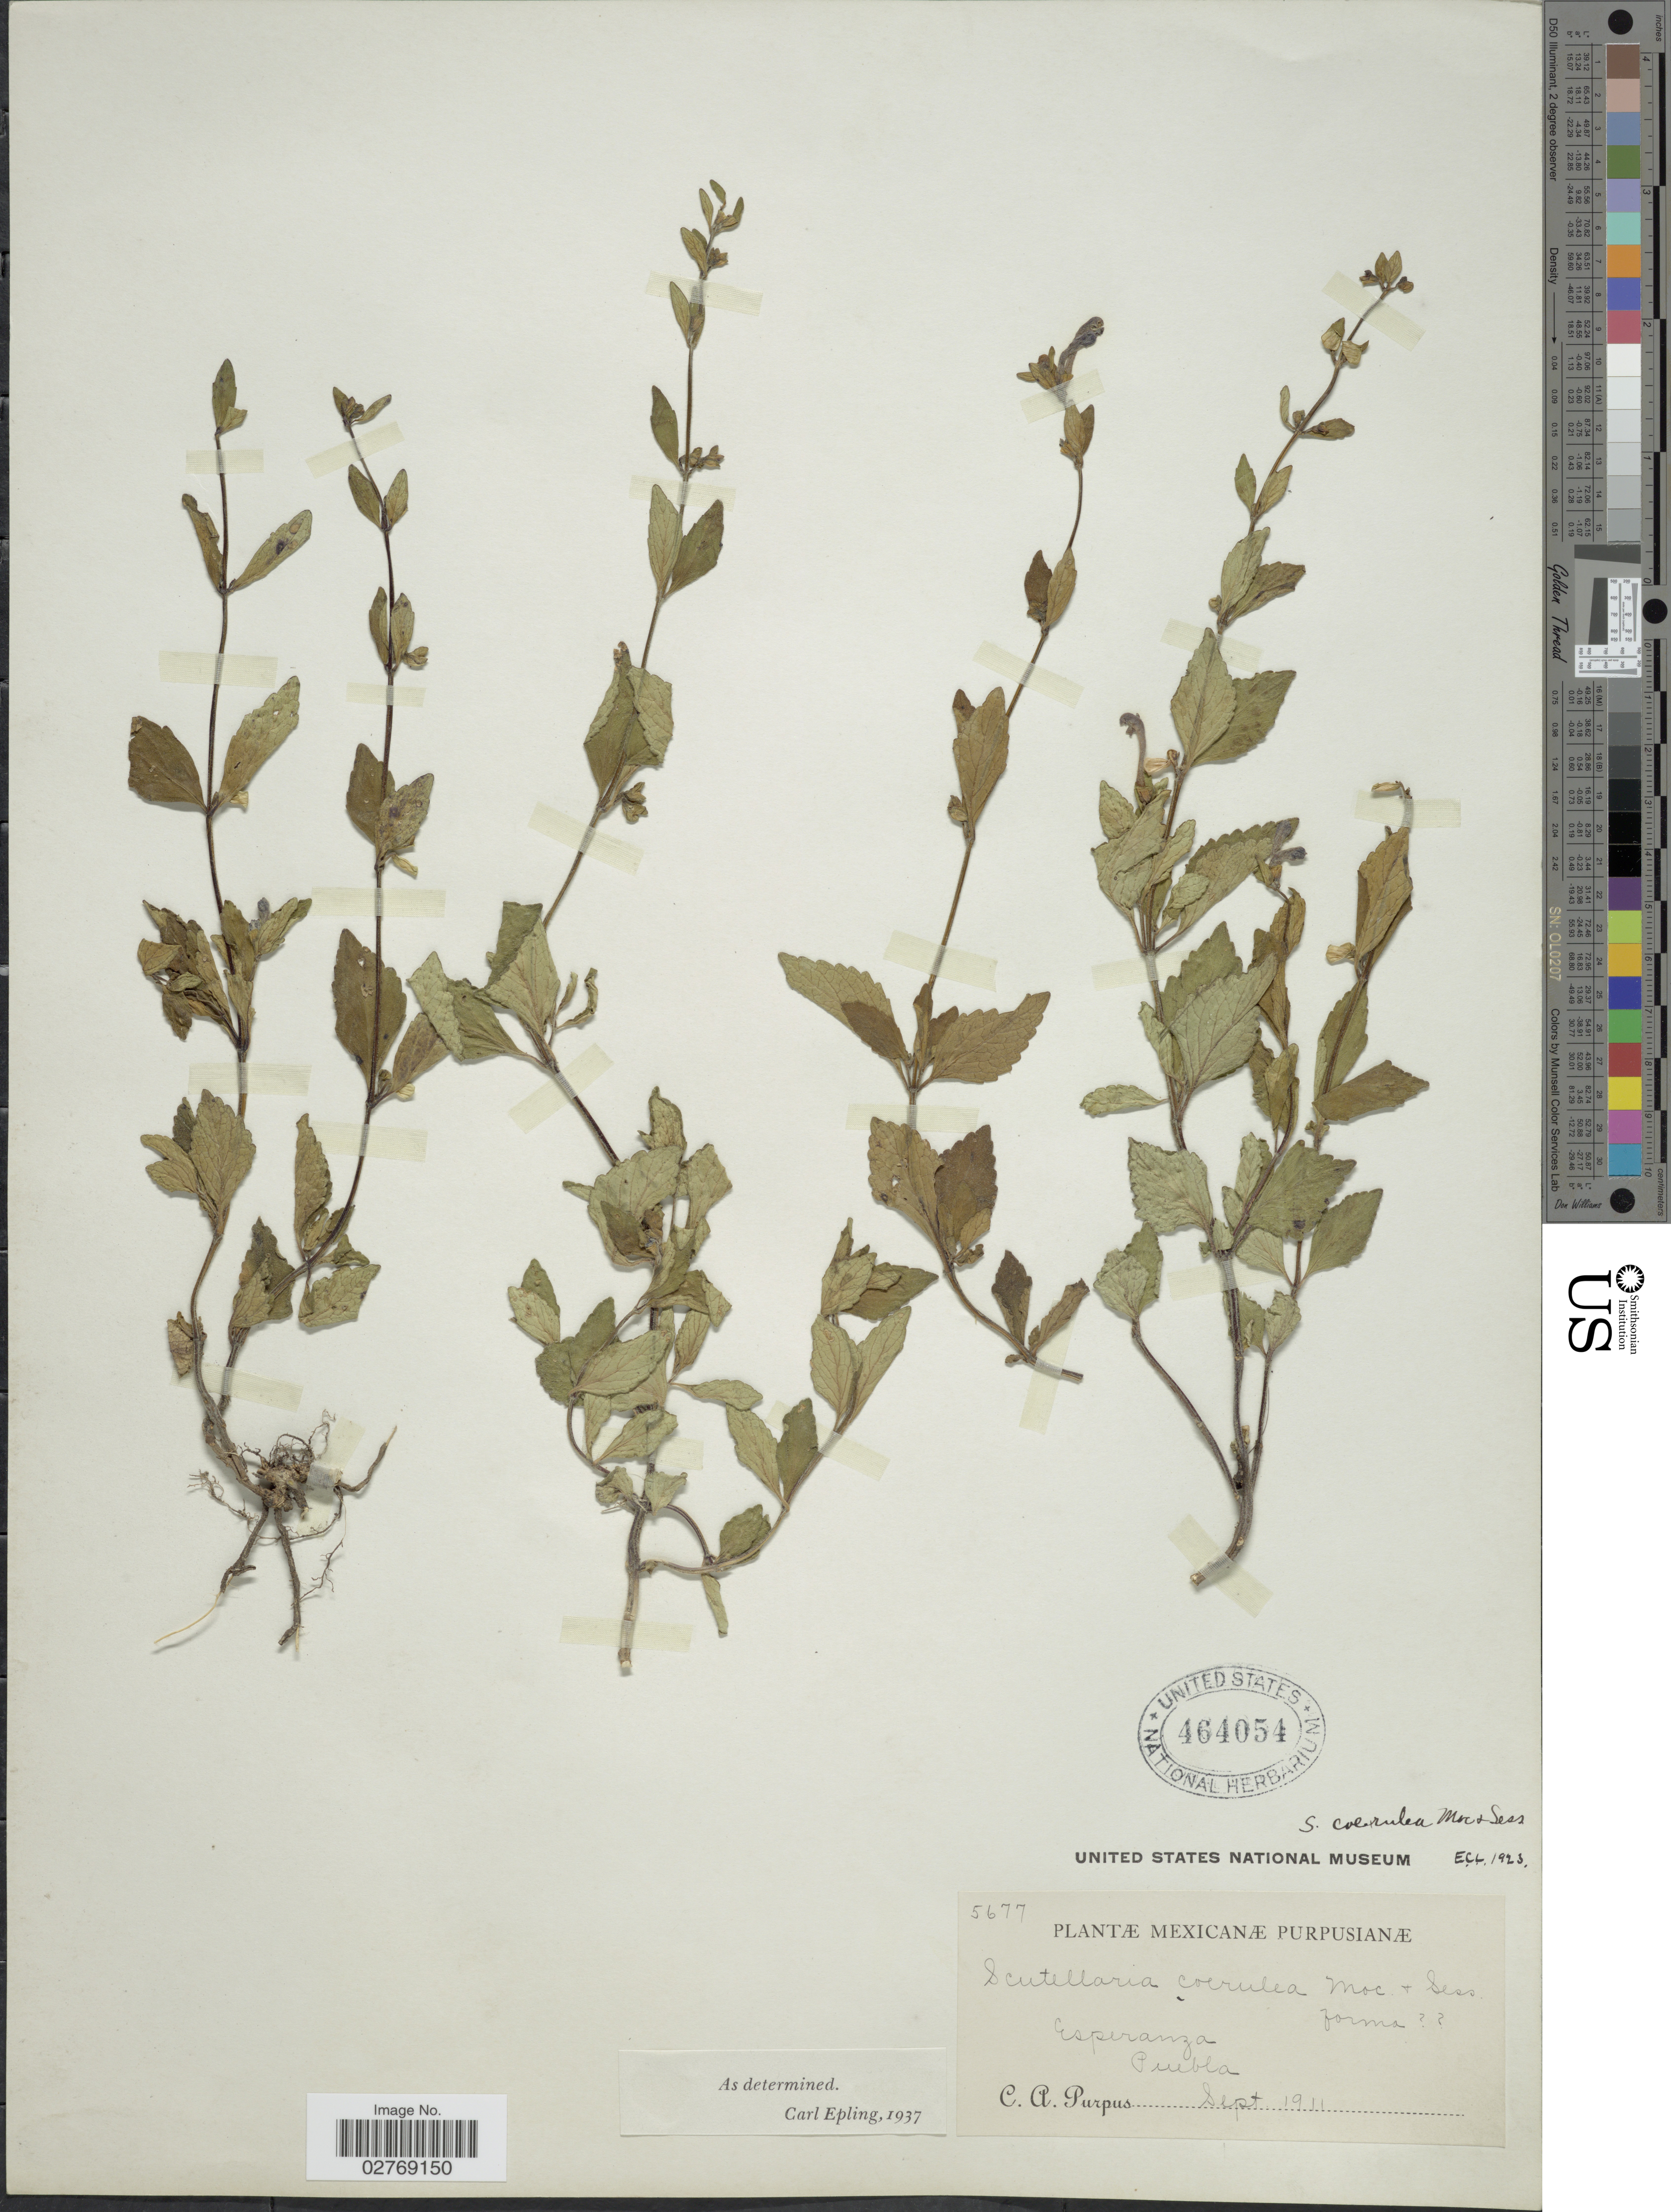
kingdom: Plantae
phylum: Tracheophyta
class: Magnoliopsida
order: Lamiales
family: Lamiaceae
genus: Scutellaria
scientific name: Scutellaria dumetorum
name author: Schltdl.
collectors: C. A. Purpus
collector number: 5677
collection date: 1911-09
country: Mexico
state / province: Puebla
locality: Esperanza. Puebla.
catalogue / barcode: US 464054